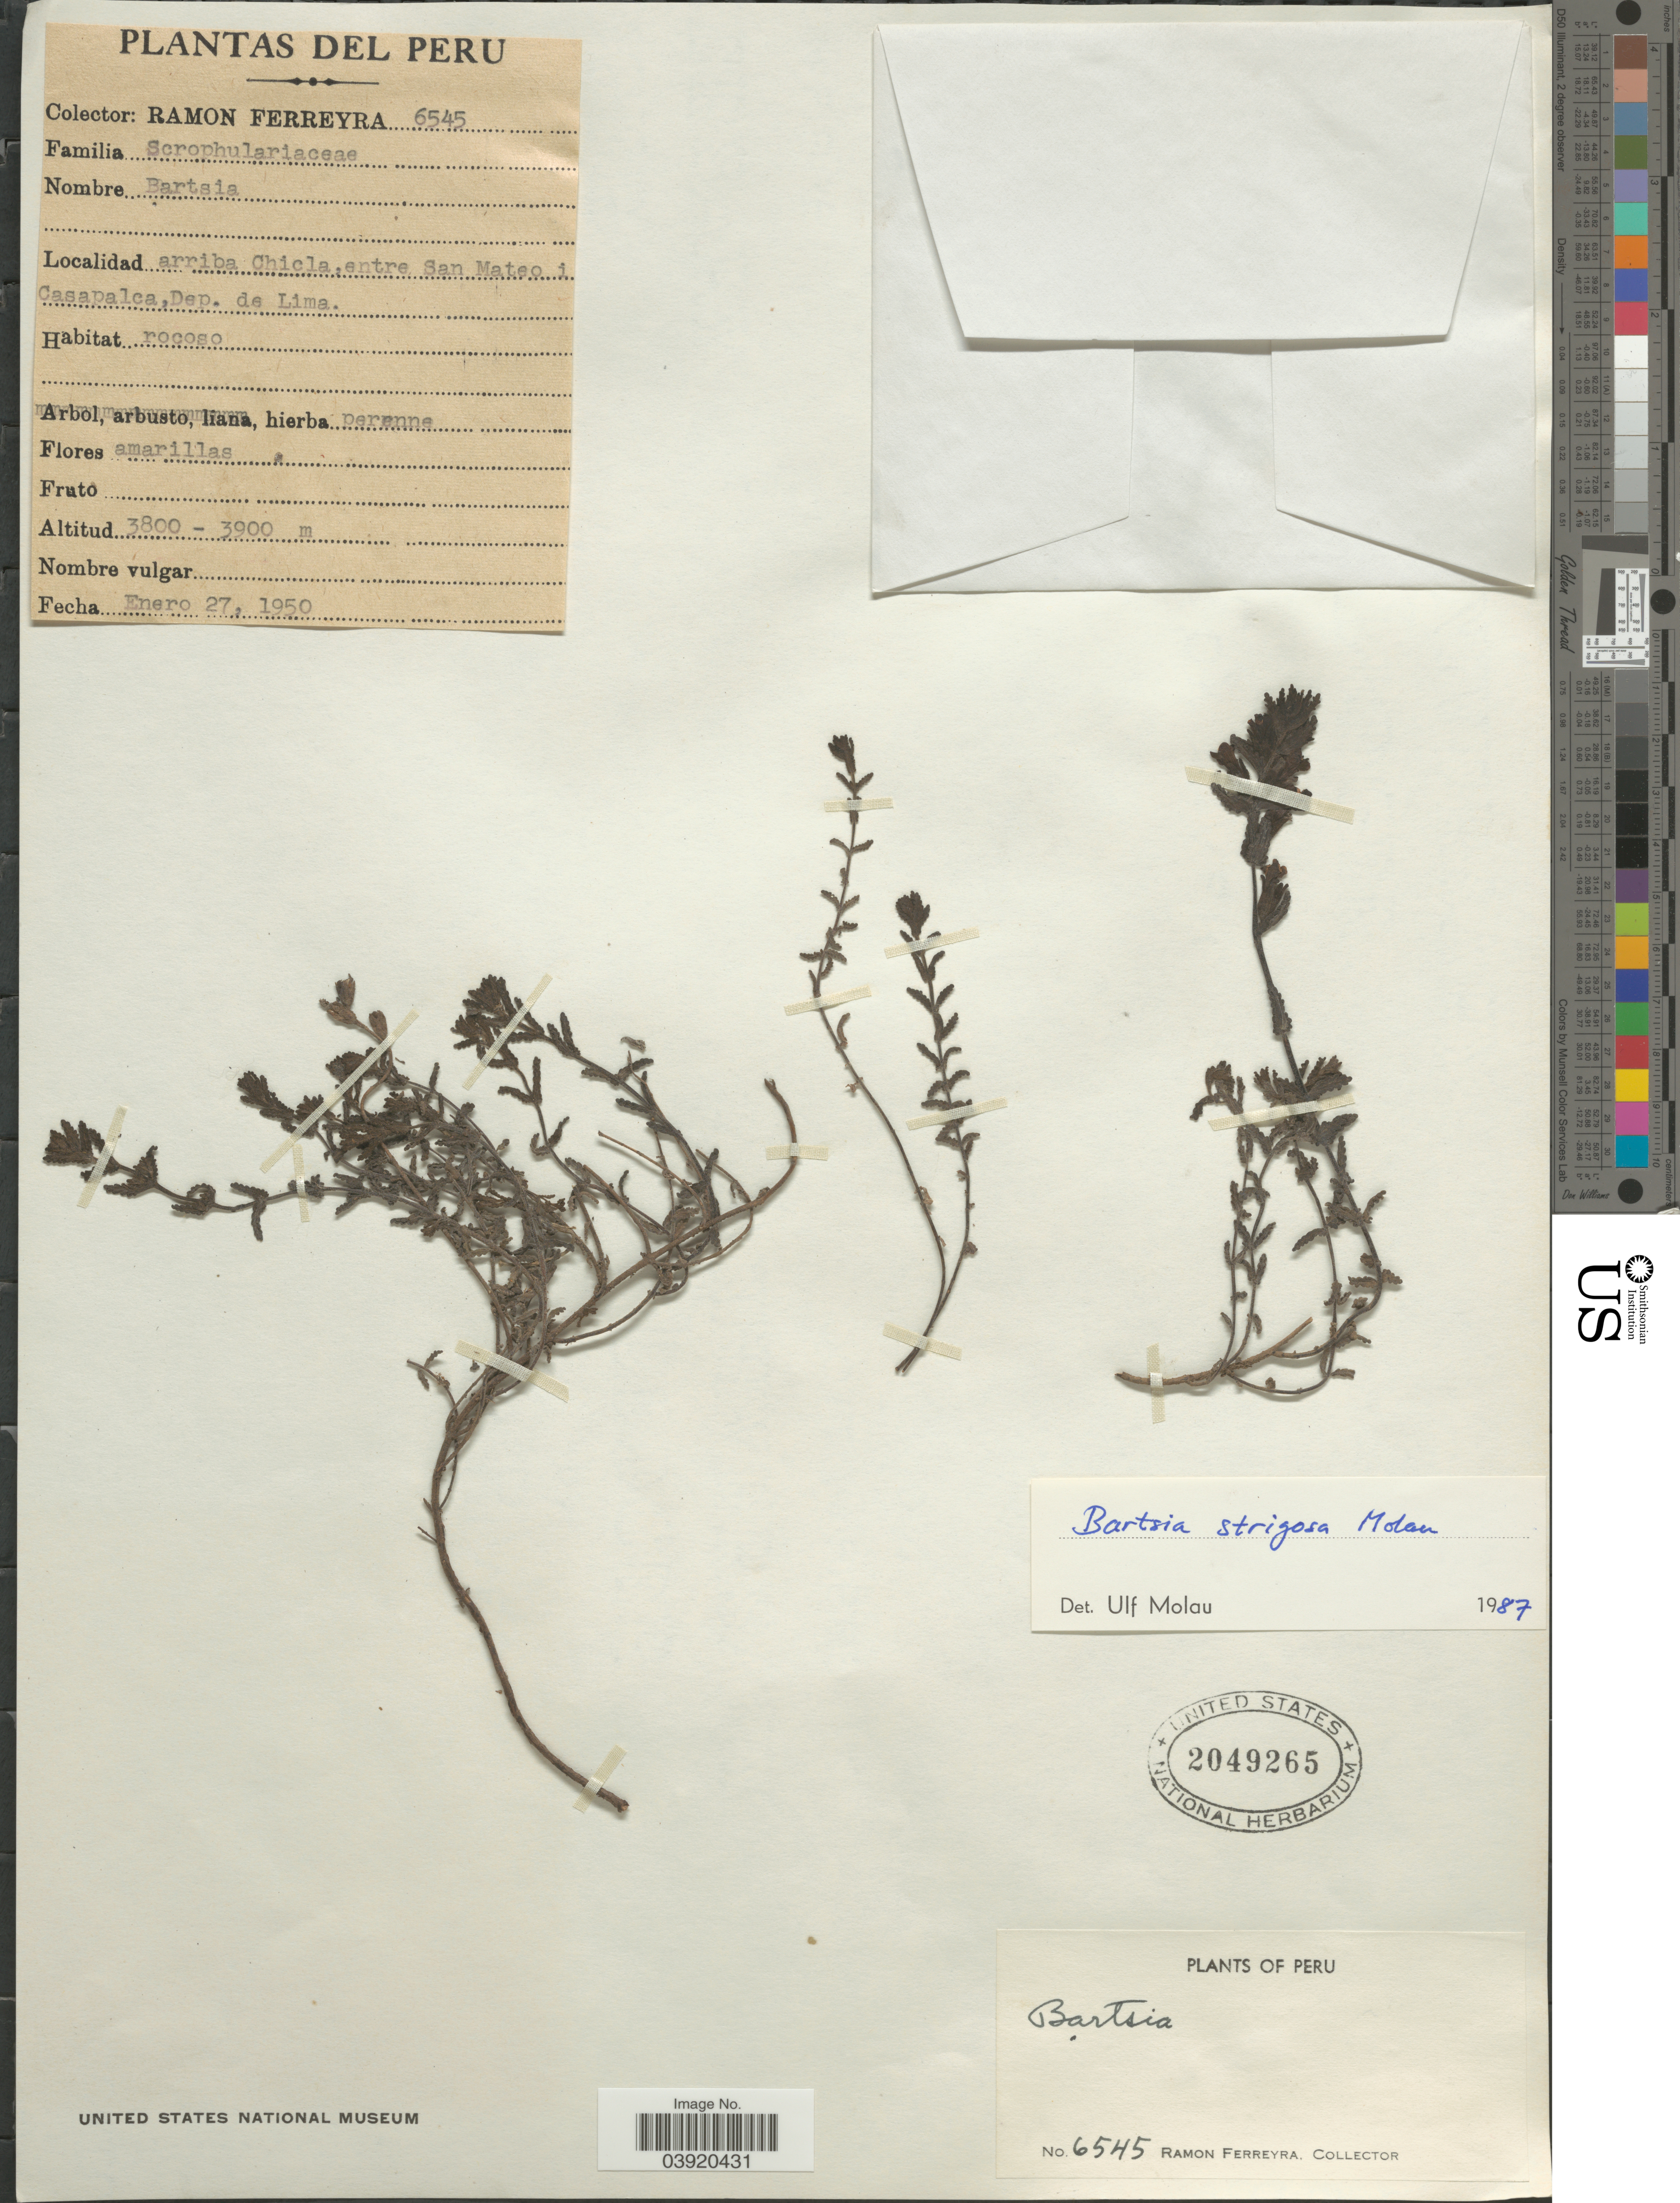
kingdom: Plantae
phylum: Tracheophyta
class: Magnoliopsida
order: Lamiales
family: Orobanchaceae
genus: Bartsia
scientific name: Bartsia strigosa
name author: Molau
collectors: R. A. Ferreyra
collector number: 6545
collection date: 1950-01-27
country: Peru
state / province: Lima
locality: Arriba Chicla, entre San Mateo i Casapalca, Dep. de Lima.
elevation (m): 3800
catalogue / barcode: US 2049265